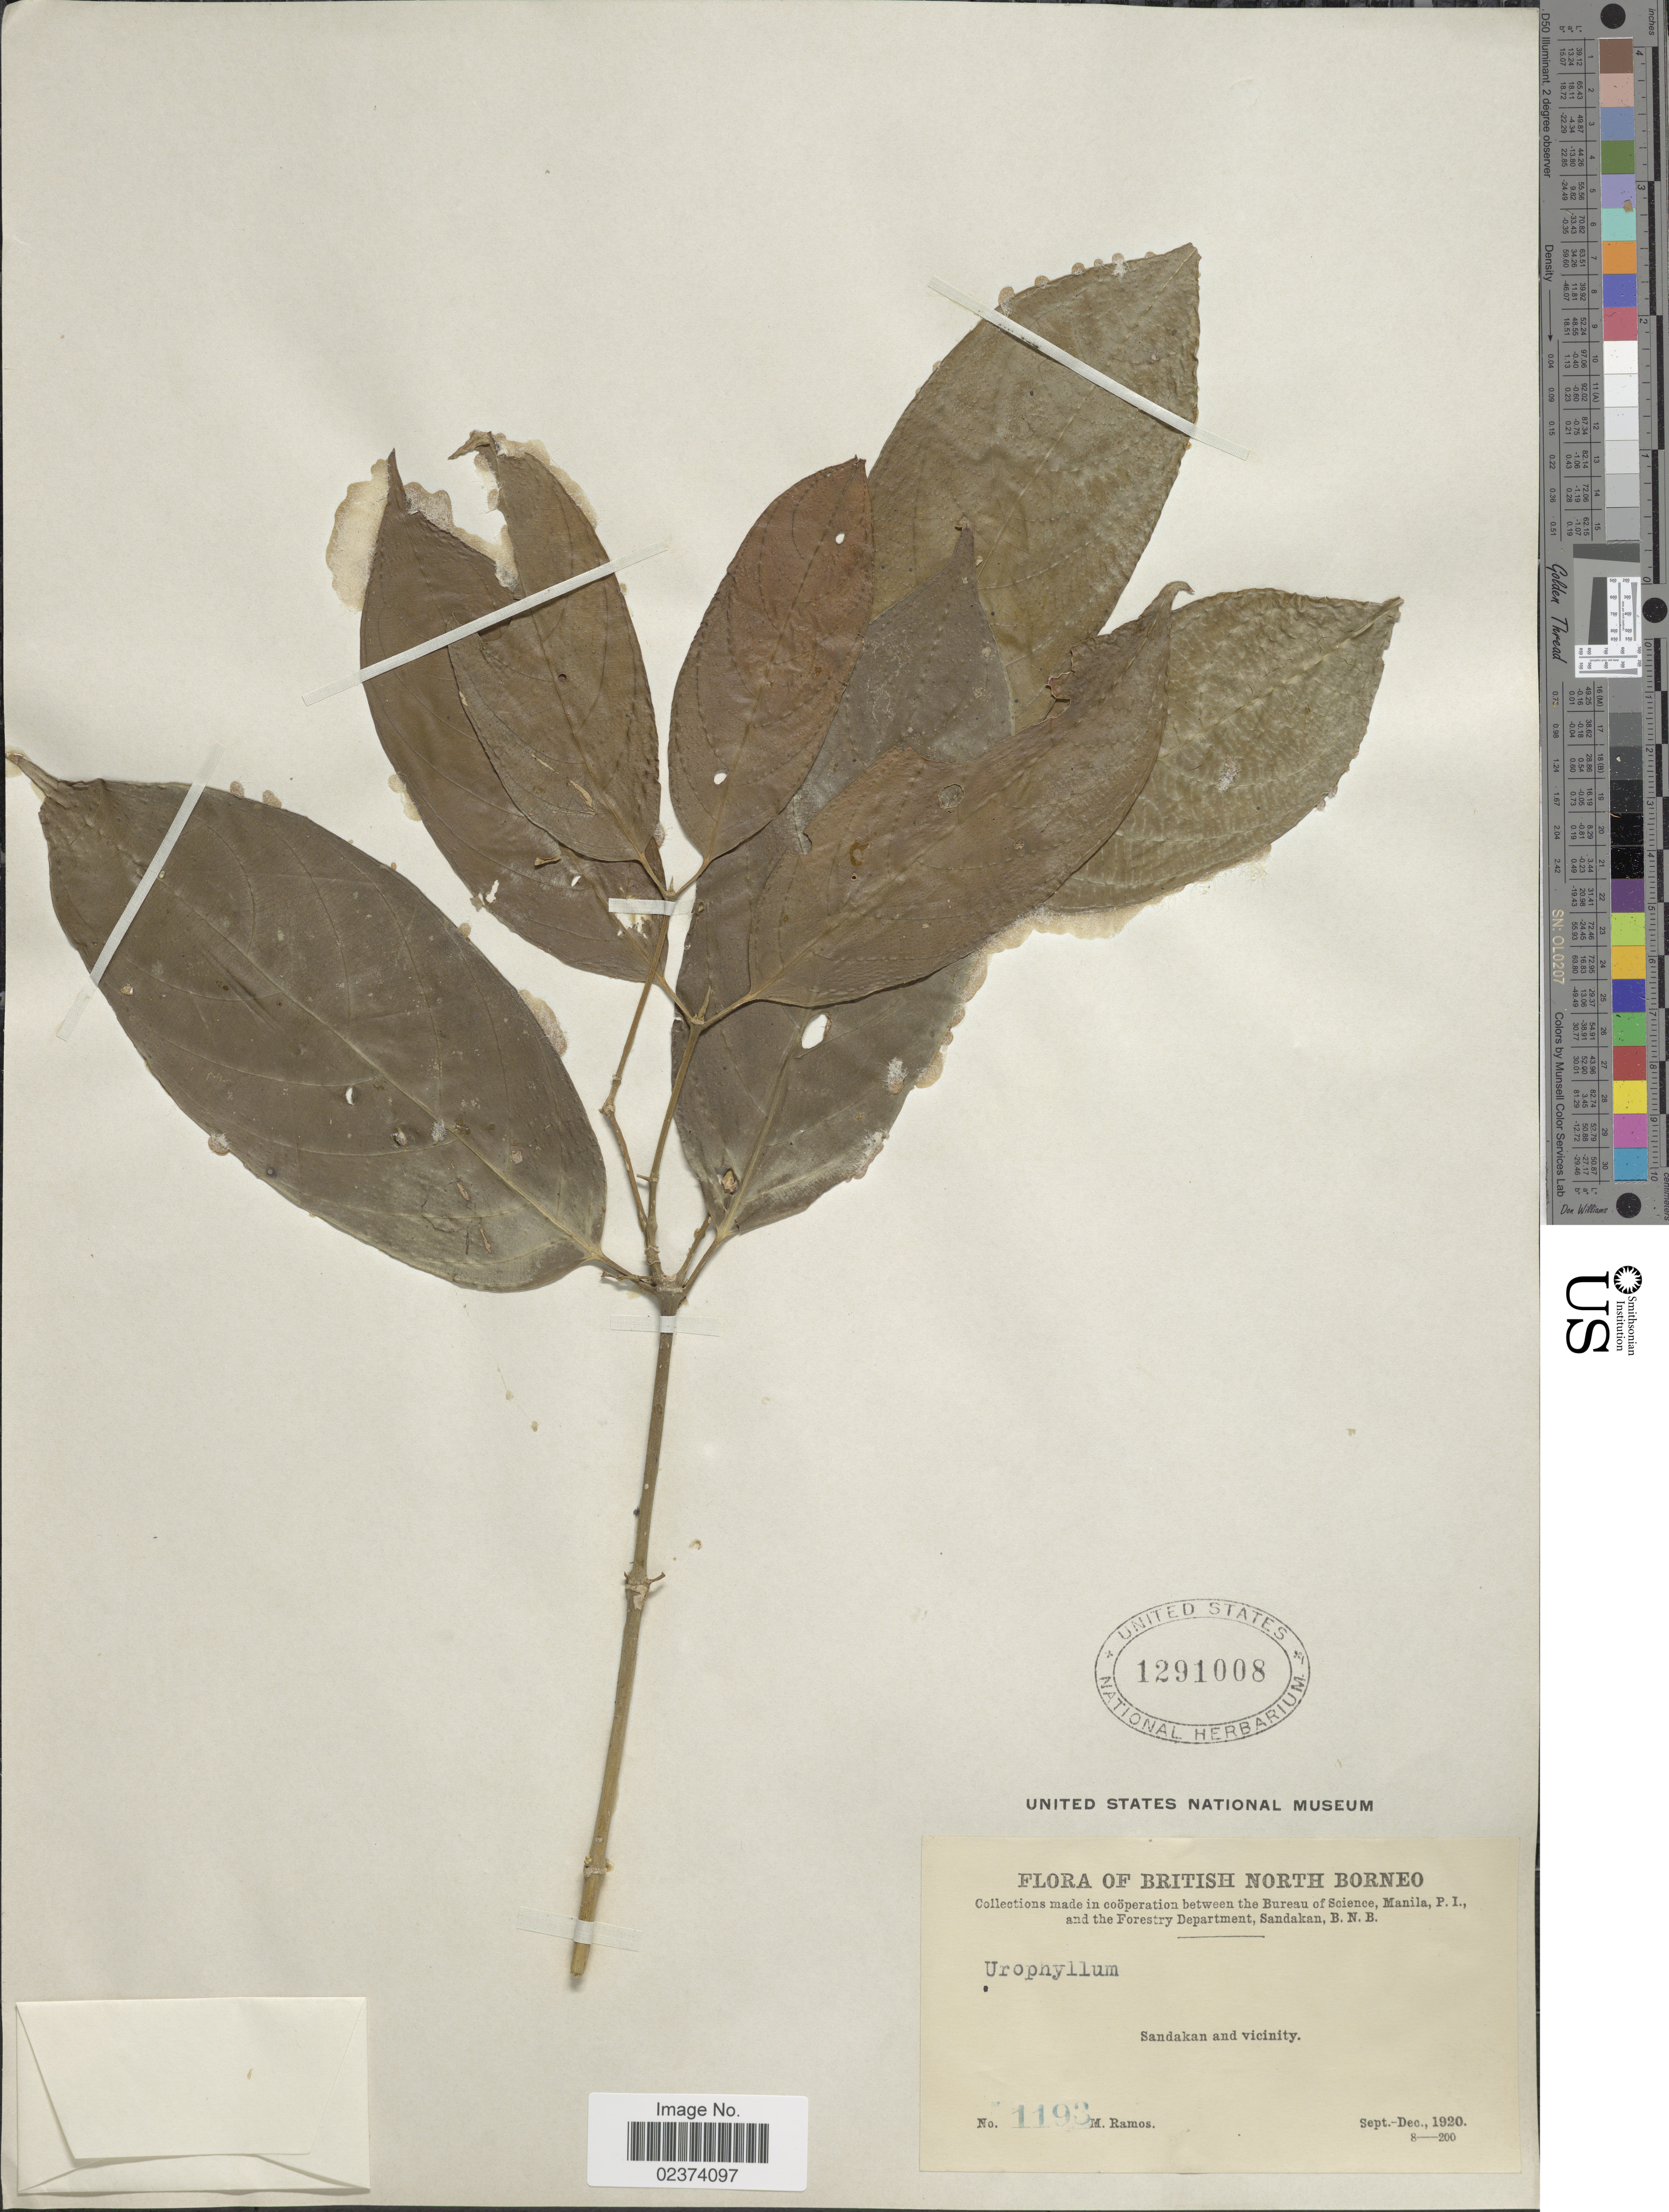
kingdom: Plantae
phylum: Tracheophyta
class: Magnoliopsida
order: Gentianales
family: Rubiaceae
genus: Urophyllum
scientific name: Urophyllum sp.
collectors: M. Ramos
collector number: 1193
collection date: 1920-09/1920-12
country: Malaysia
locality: British North Borneo, Sandakan and vicinity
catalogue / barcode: US 1291008